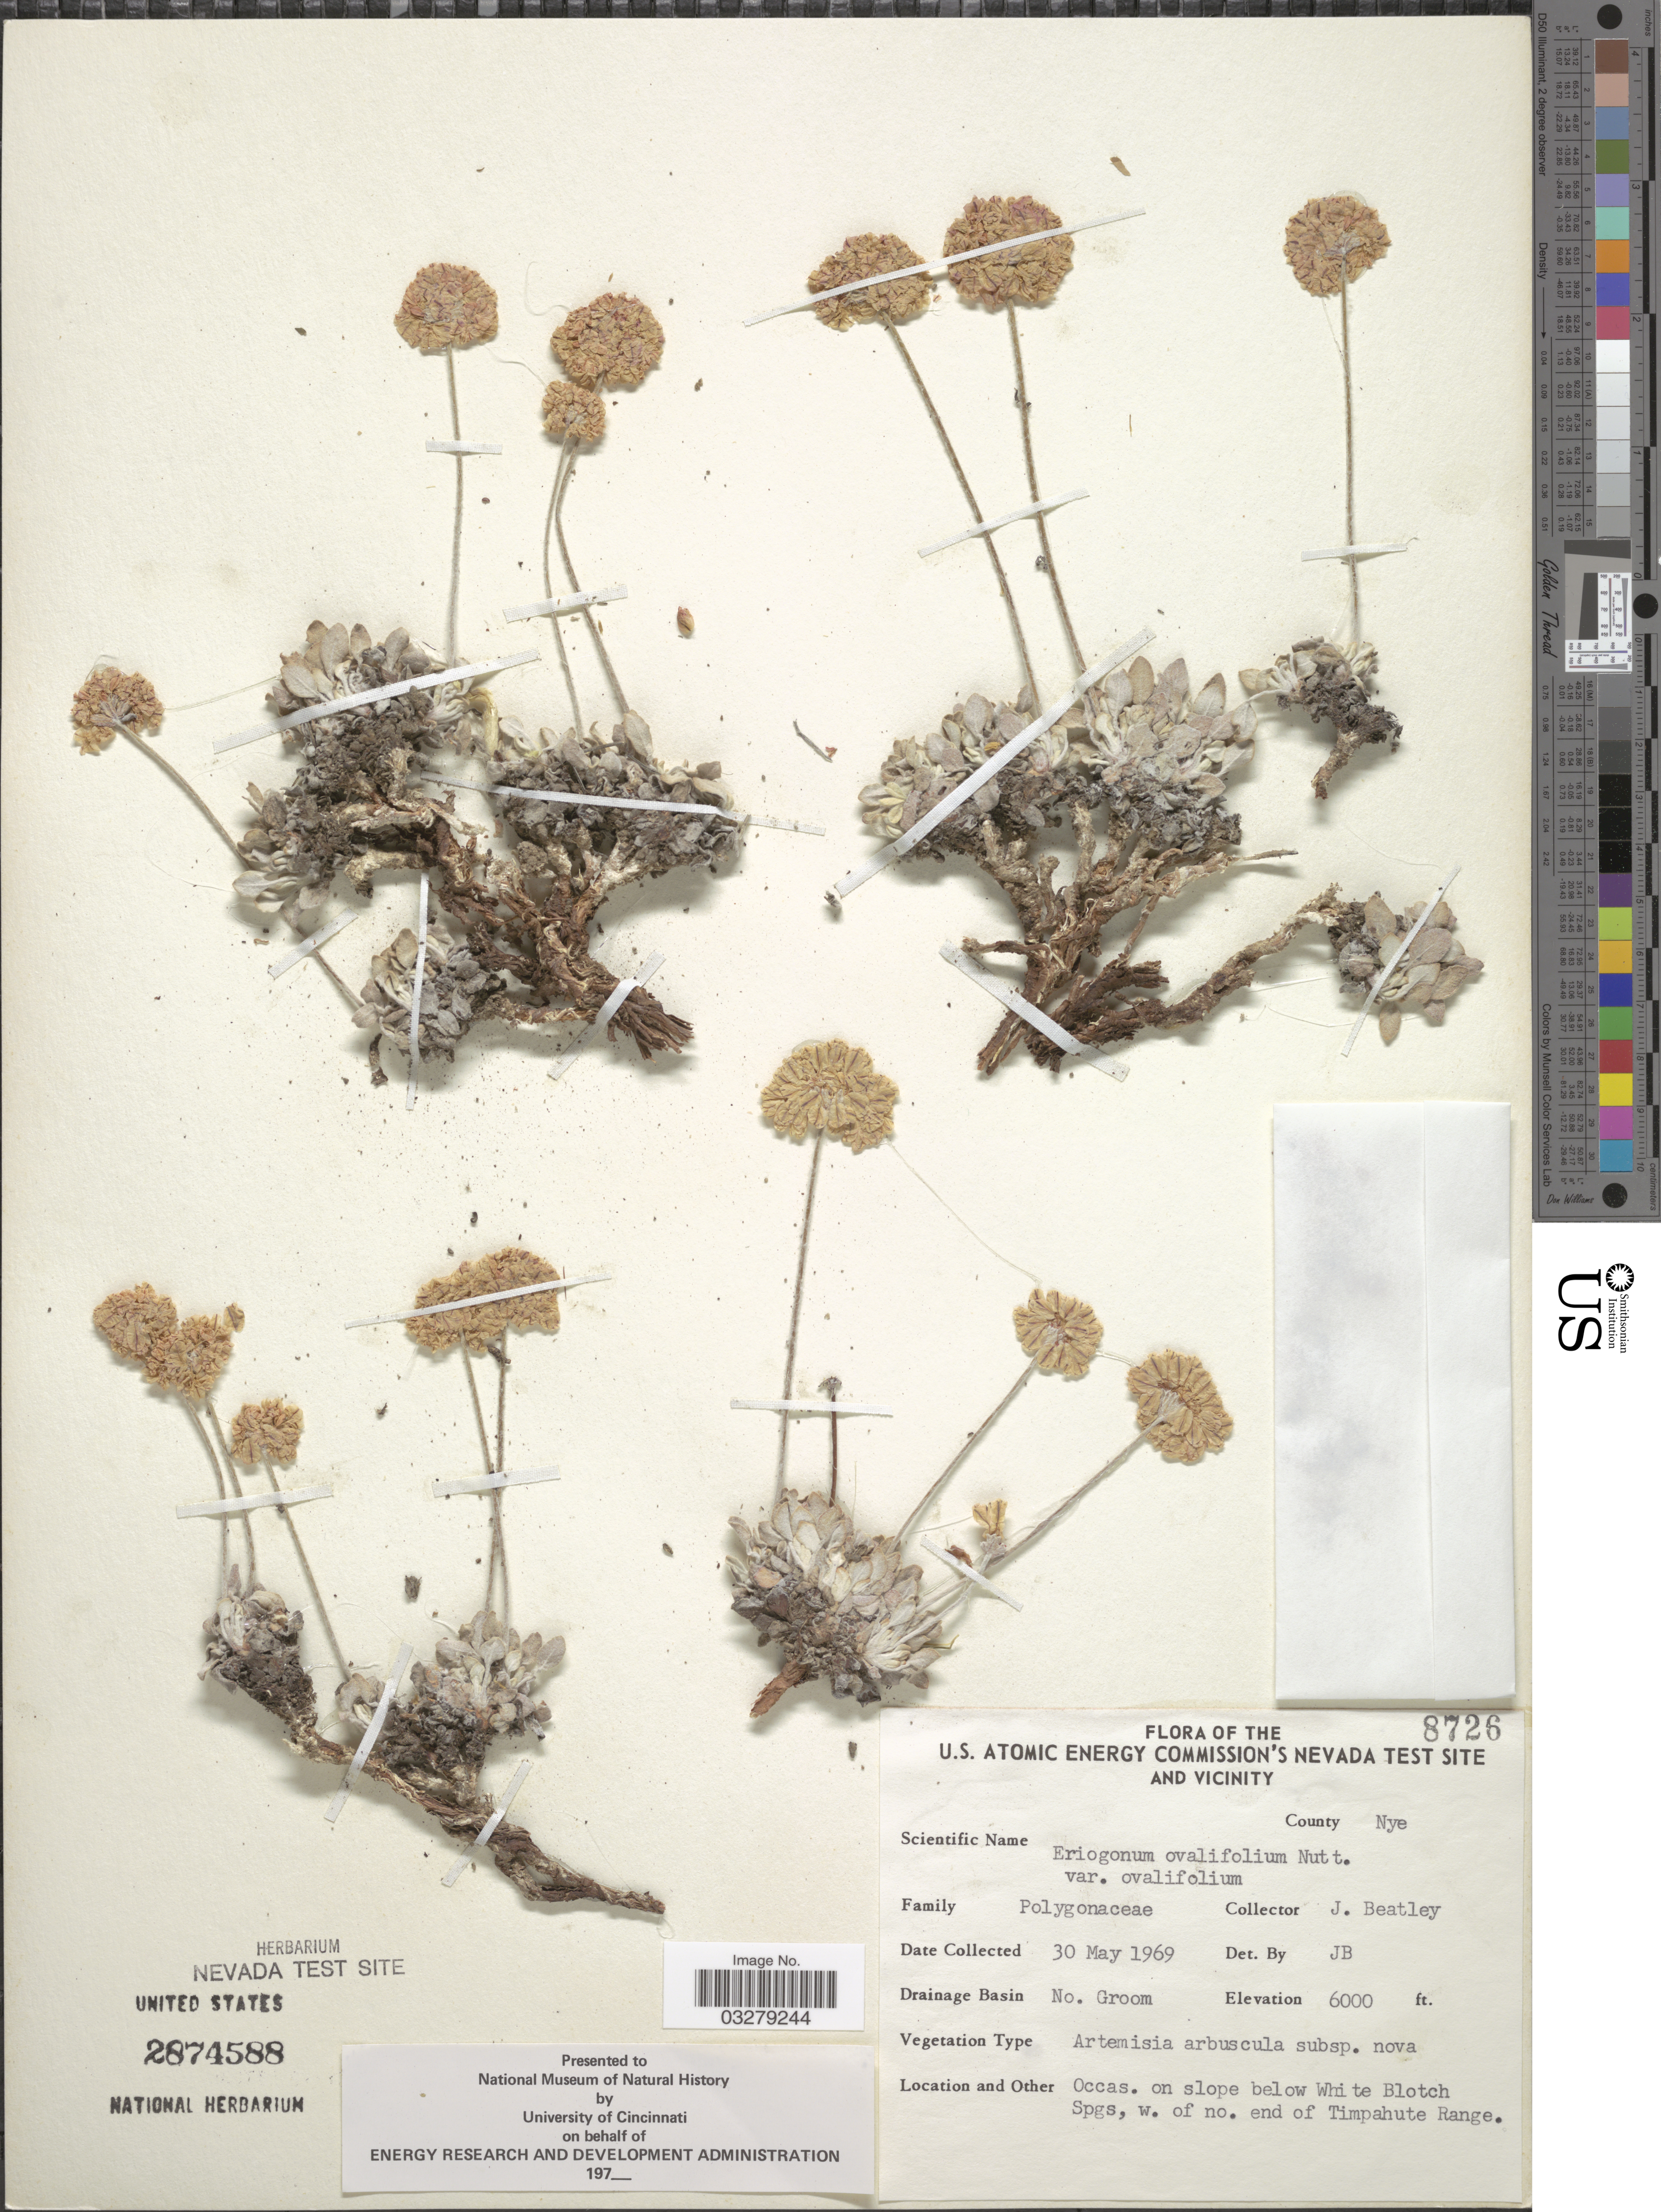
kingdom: Plantae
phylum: Tracheophyta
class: Magnoliopsida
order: Caryophyllales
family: Polygonaceae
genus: Eriogonum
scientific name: Eriogonum ovalifolium var. ovalifolium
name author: Nutt.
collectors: J. C. Beatley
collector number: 8726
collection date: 1969-05-30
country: United States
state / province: Nevada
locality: U.S. Atomic Energy Commission's Nevada Test Site and vicinity. County Nye. Drainage Basin No. Groom. Occas. on slope below White Blotch Spgs, w. of no. end of Timpahute Range.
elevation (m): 1829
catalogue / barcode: US 2874588